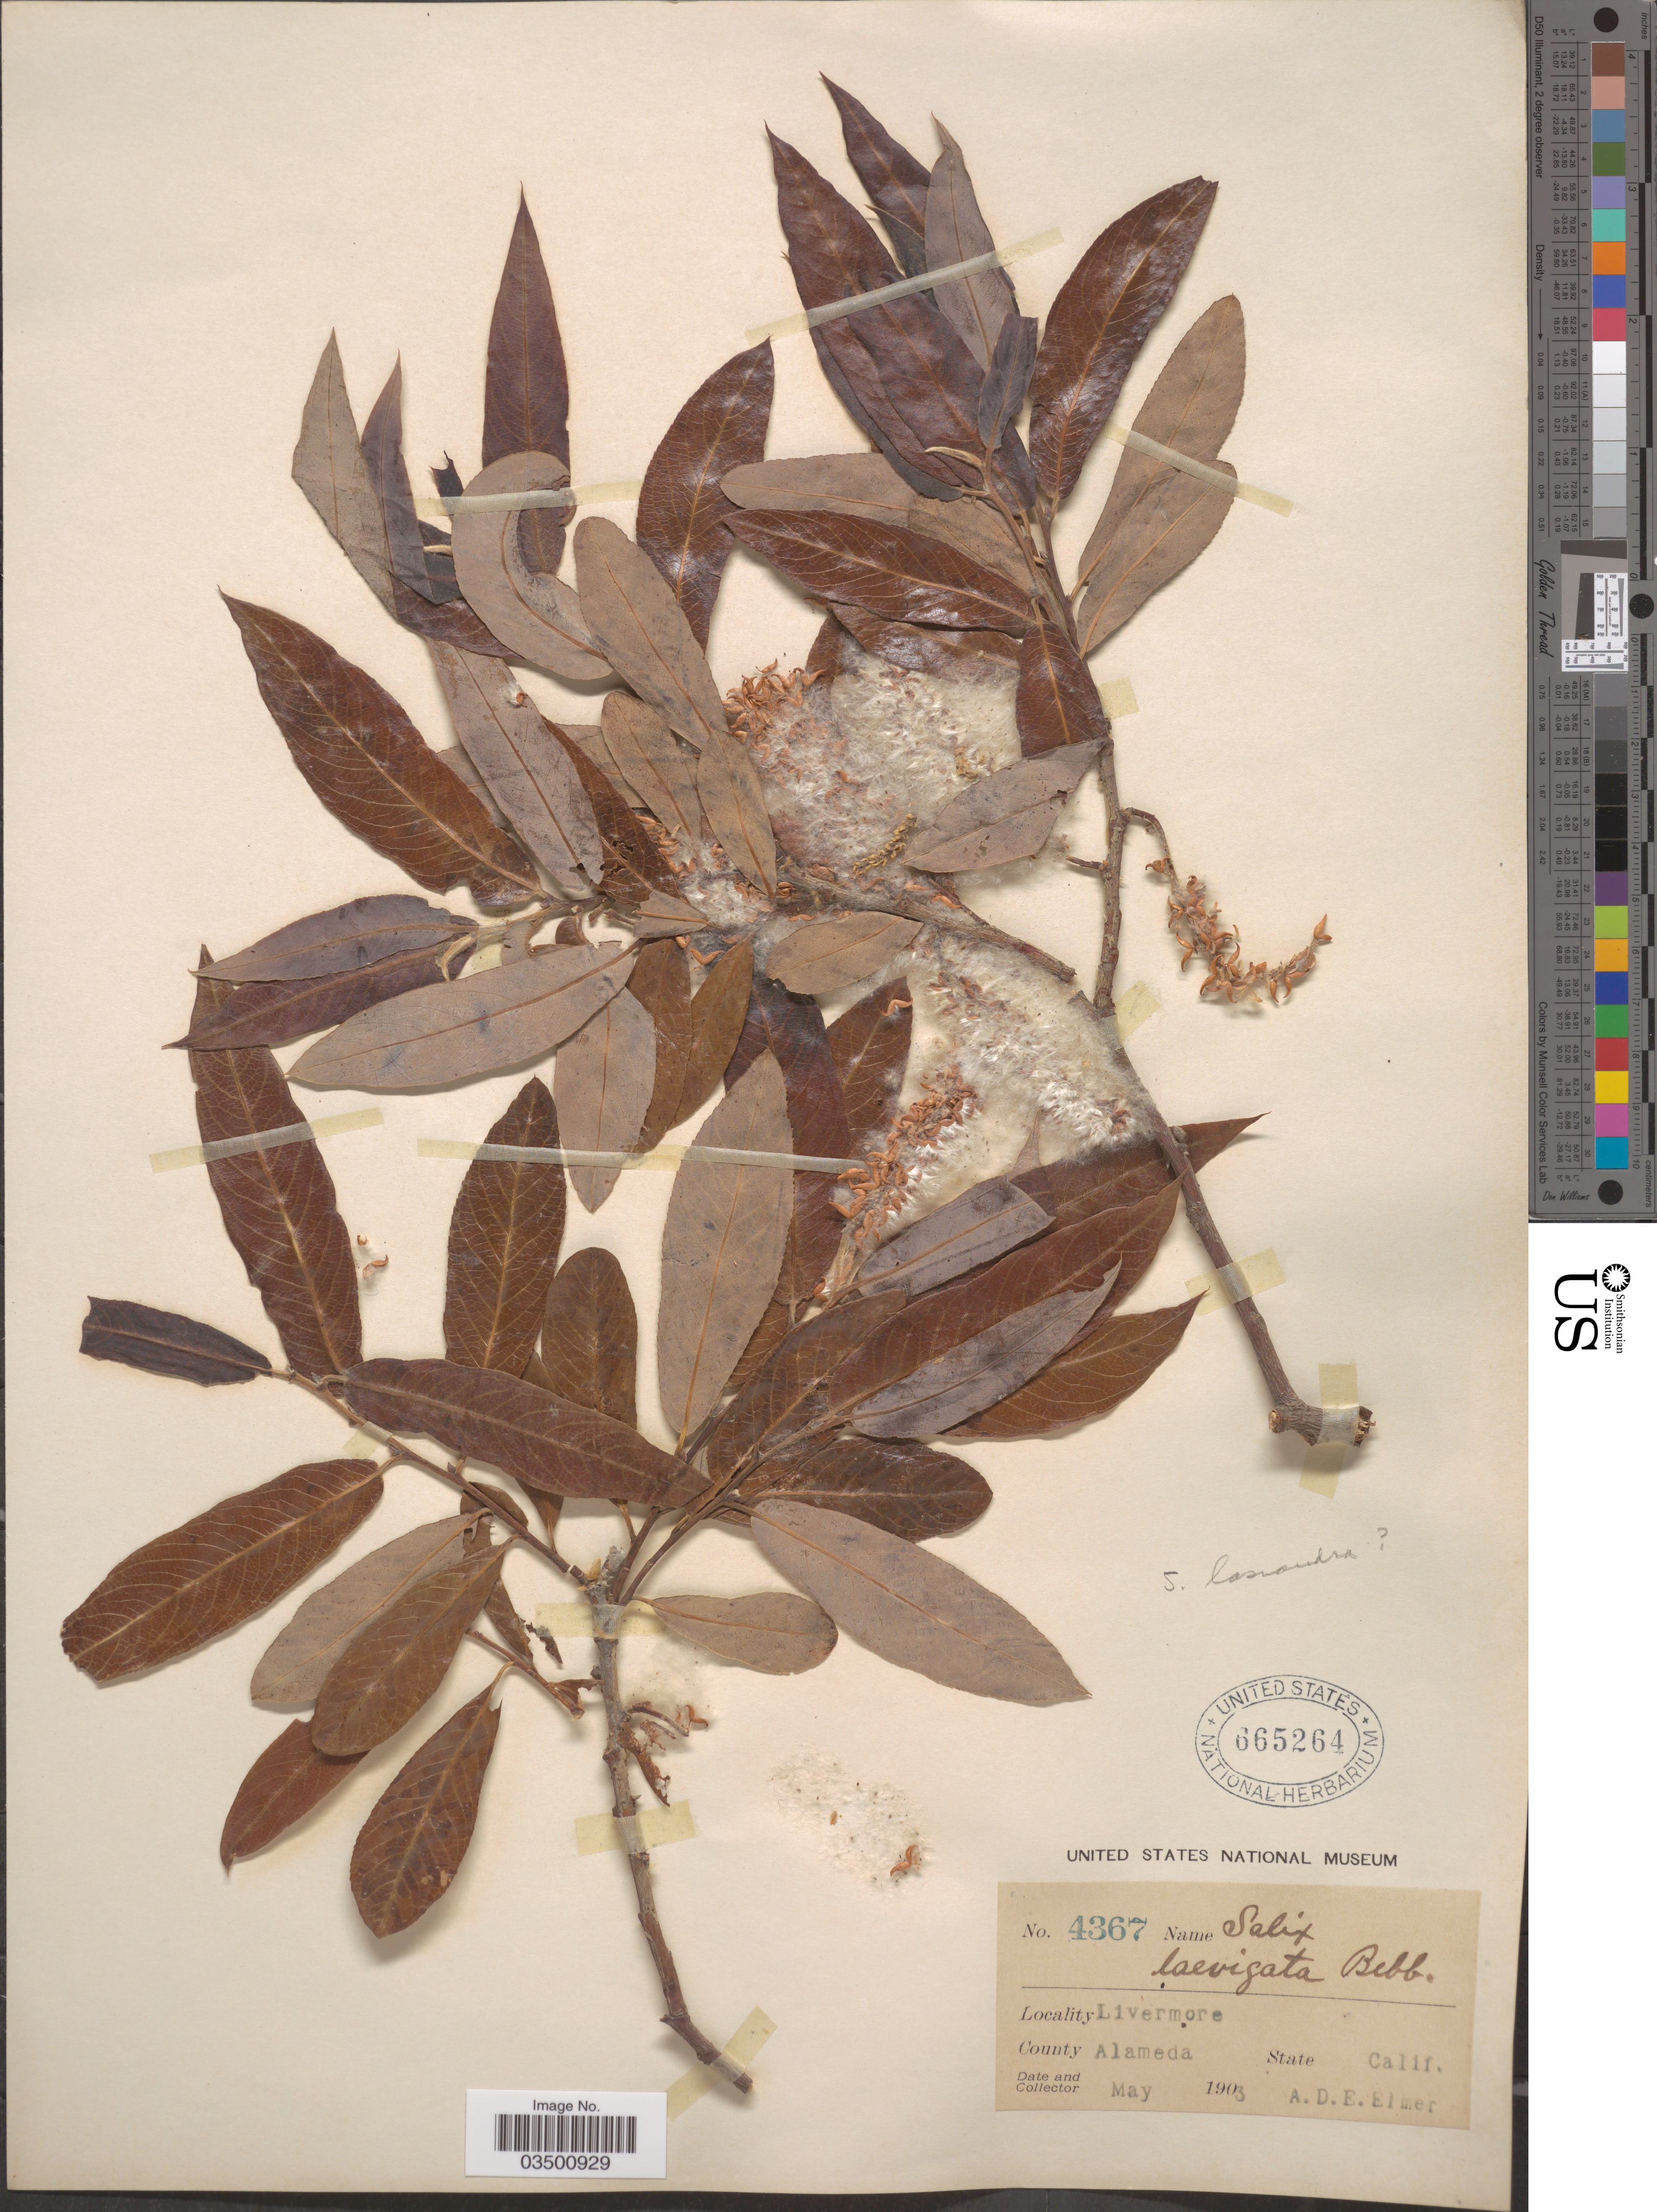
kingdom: Plantae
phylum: Tracheophyta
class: Magnoliopsida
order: Malpighiales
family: Salicaceae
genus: Salix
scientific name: Salix laevigata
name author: Bebb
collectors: A. D. E. Elmer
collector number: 4367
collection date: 1903-05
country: United States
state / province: California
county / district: Alameda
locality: Livermore. County Alameda.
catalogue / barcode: US 665264